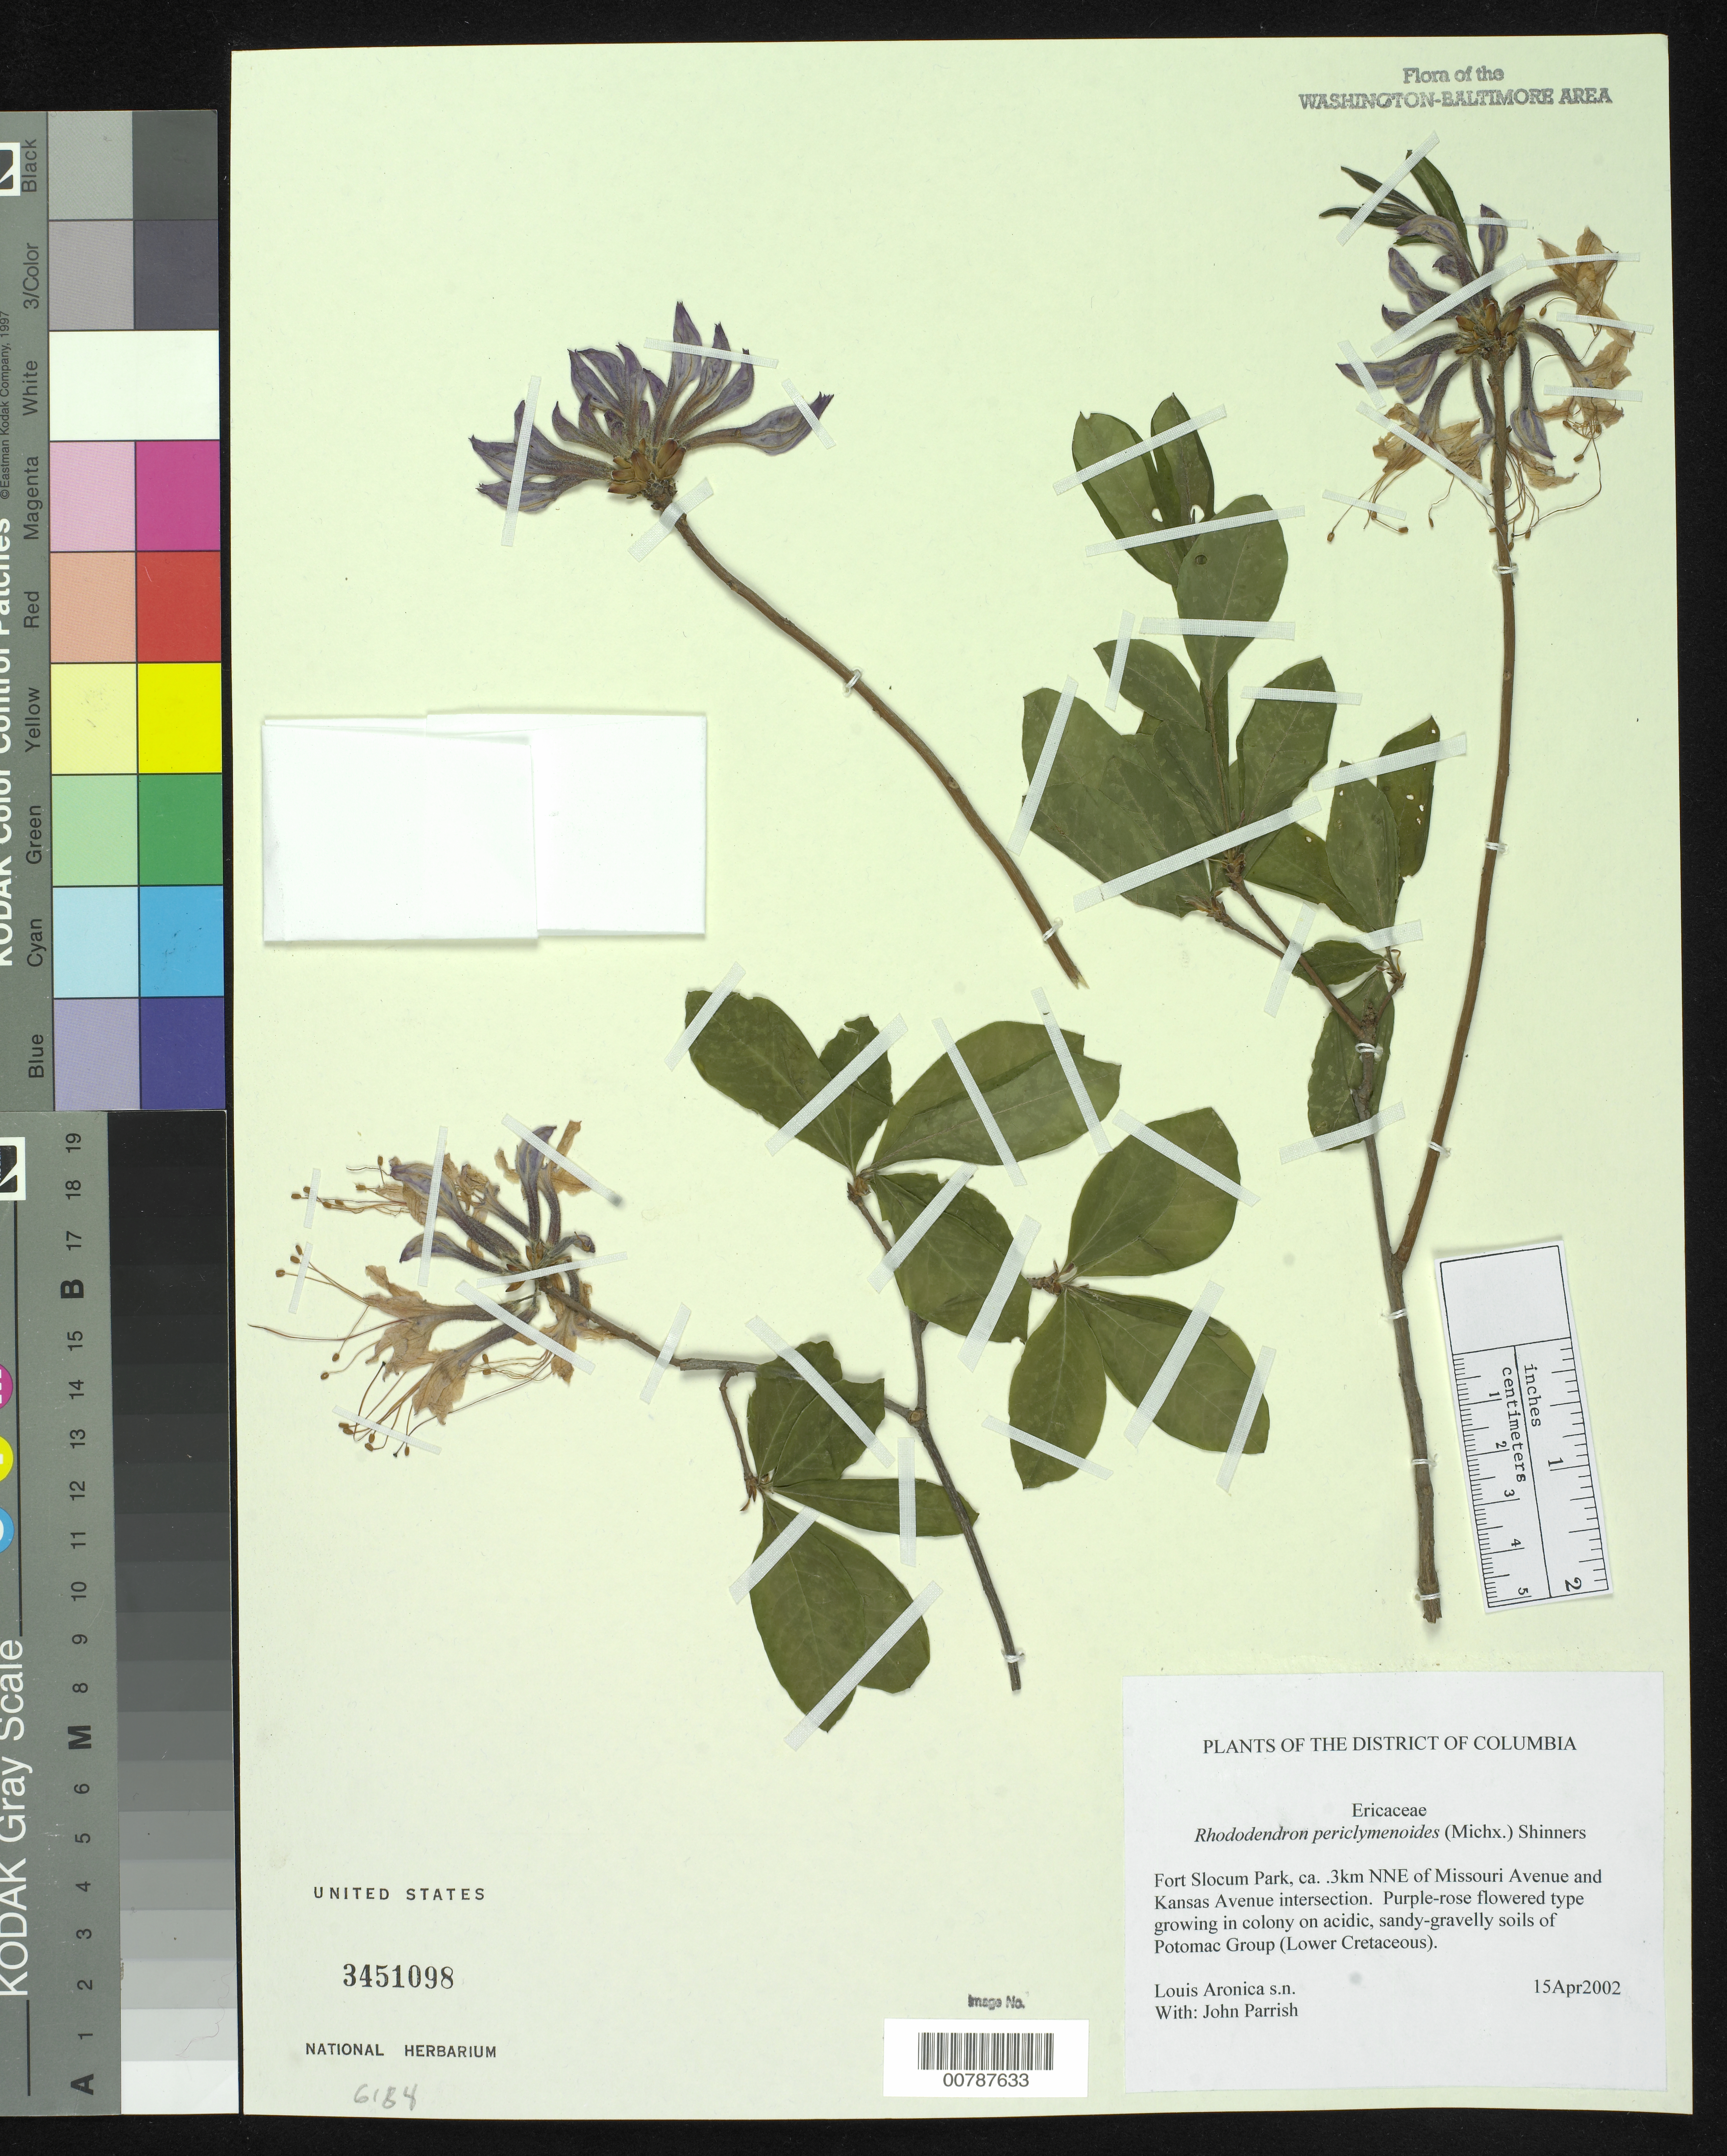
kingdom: Plantae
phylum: Tracheophyta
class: Magnoliopsida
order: Ericales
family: Ericaceae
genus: Rhododendron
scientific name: Rhododendron periclymenoides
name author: (Michx.) Shinners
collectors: L. Aronica & J. Parrish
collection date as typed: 15 apr 2002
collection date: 2002-04-15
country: United States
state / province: District of Columbia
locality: Fort Slocum Park, ca. .3 km NNE of Missouri Avenue and Kansas Avenue intersection.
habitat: In acidic, sandy-gravelly soils of Potomac Group (Lower Cretaceous)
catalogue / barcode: US 3451098